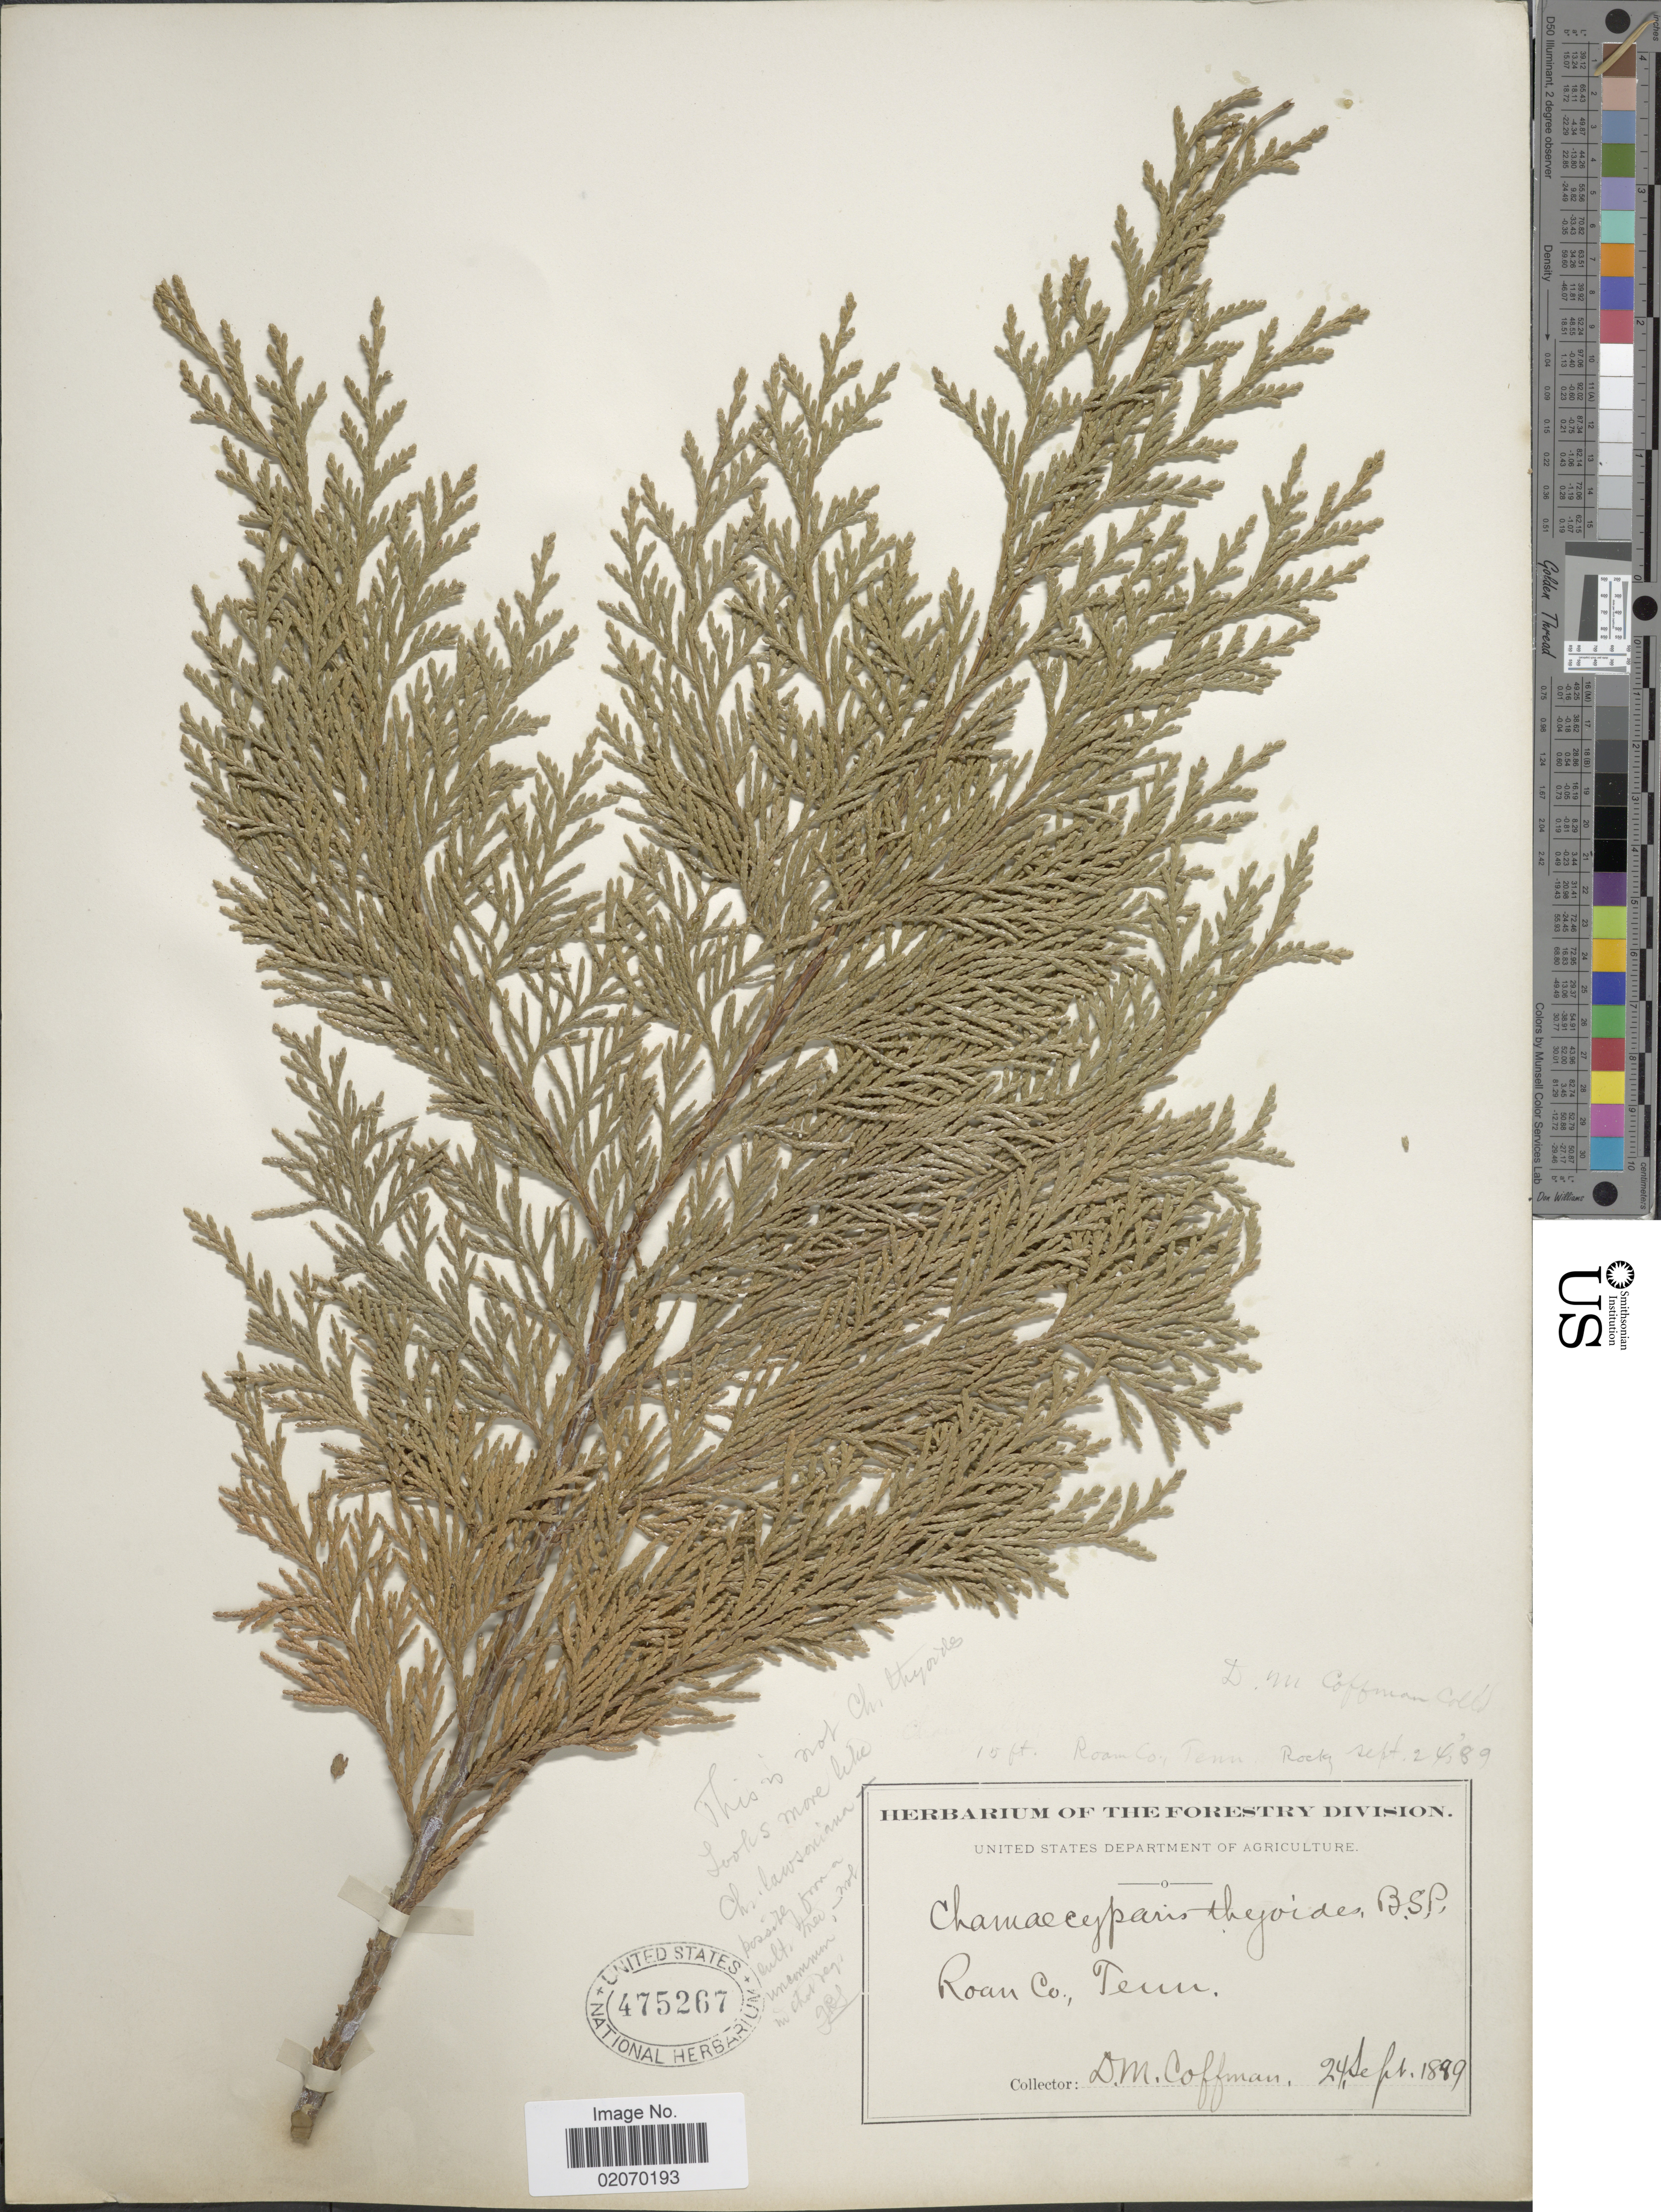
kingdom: Plantae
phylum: Tracheophyta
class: Pinopsida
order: Pinales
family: Cupressaceae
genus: Chamaecyparis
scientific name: Chamaecyparis lawsoniana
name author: (A. Murray bis) Parl.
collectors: D. M. Coffman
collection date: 1889-09-24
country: United States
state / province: Tennessee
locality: Roan Co.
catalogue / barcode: US 475267